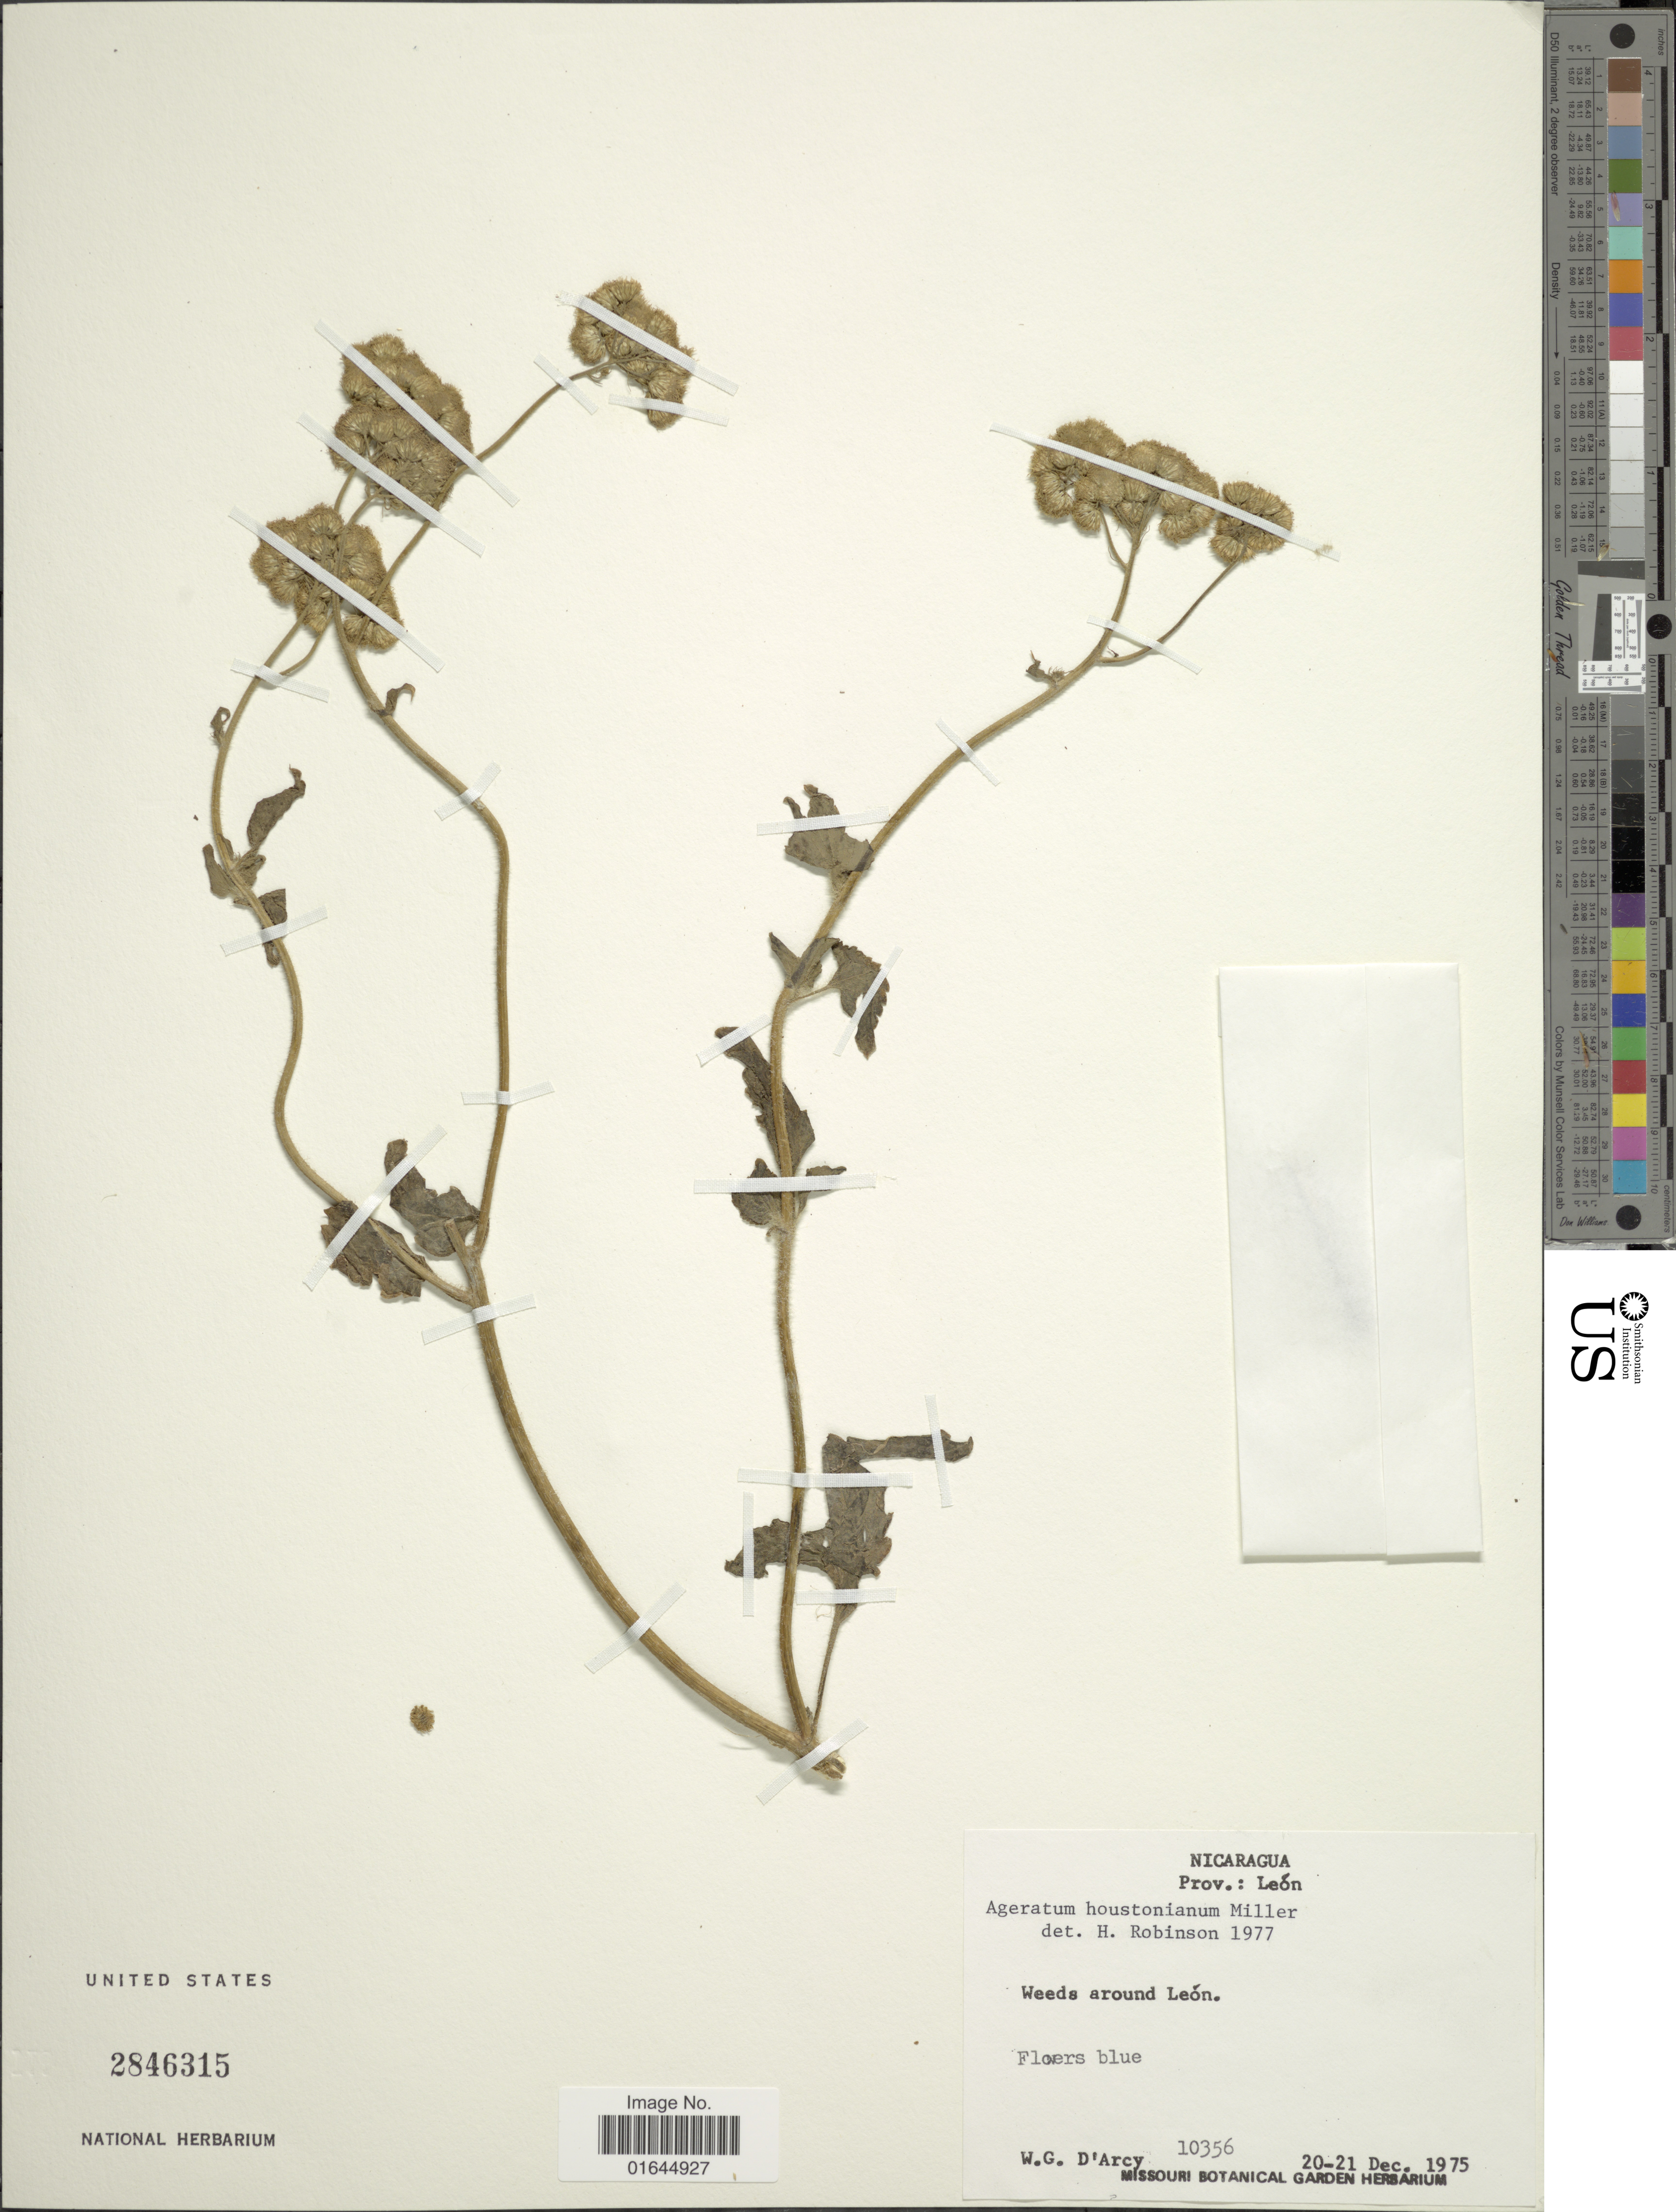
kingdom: Plantae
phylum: Tracheophyta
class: Magnoliopsida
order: Asterales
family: Asteraceae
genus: Ageratum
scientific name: Ageratum houstonianum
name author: Mill.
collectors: W. G. D'Arcy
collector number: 10356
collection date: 1975-12-20/1975-12-21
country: Nicaragua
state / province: Leon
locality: Weeds around León.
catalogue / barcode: US 2846315